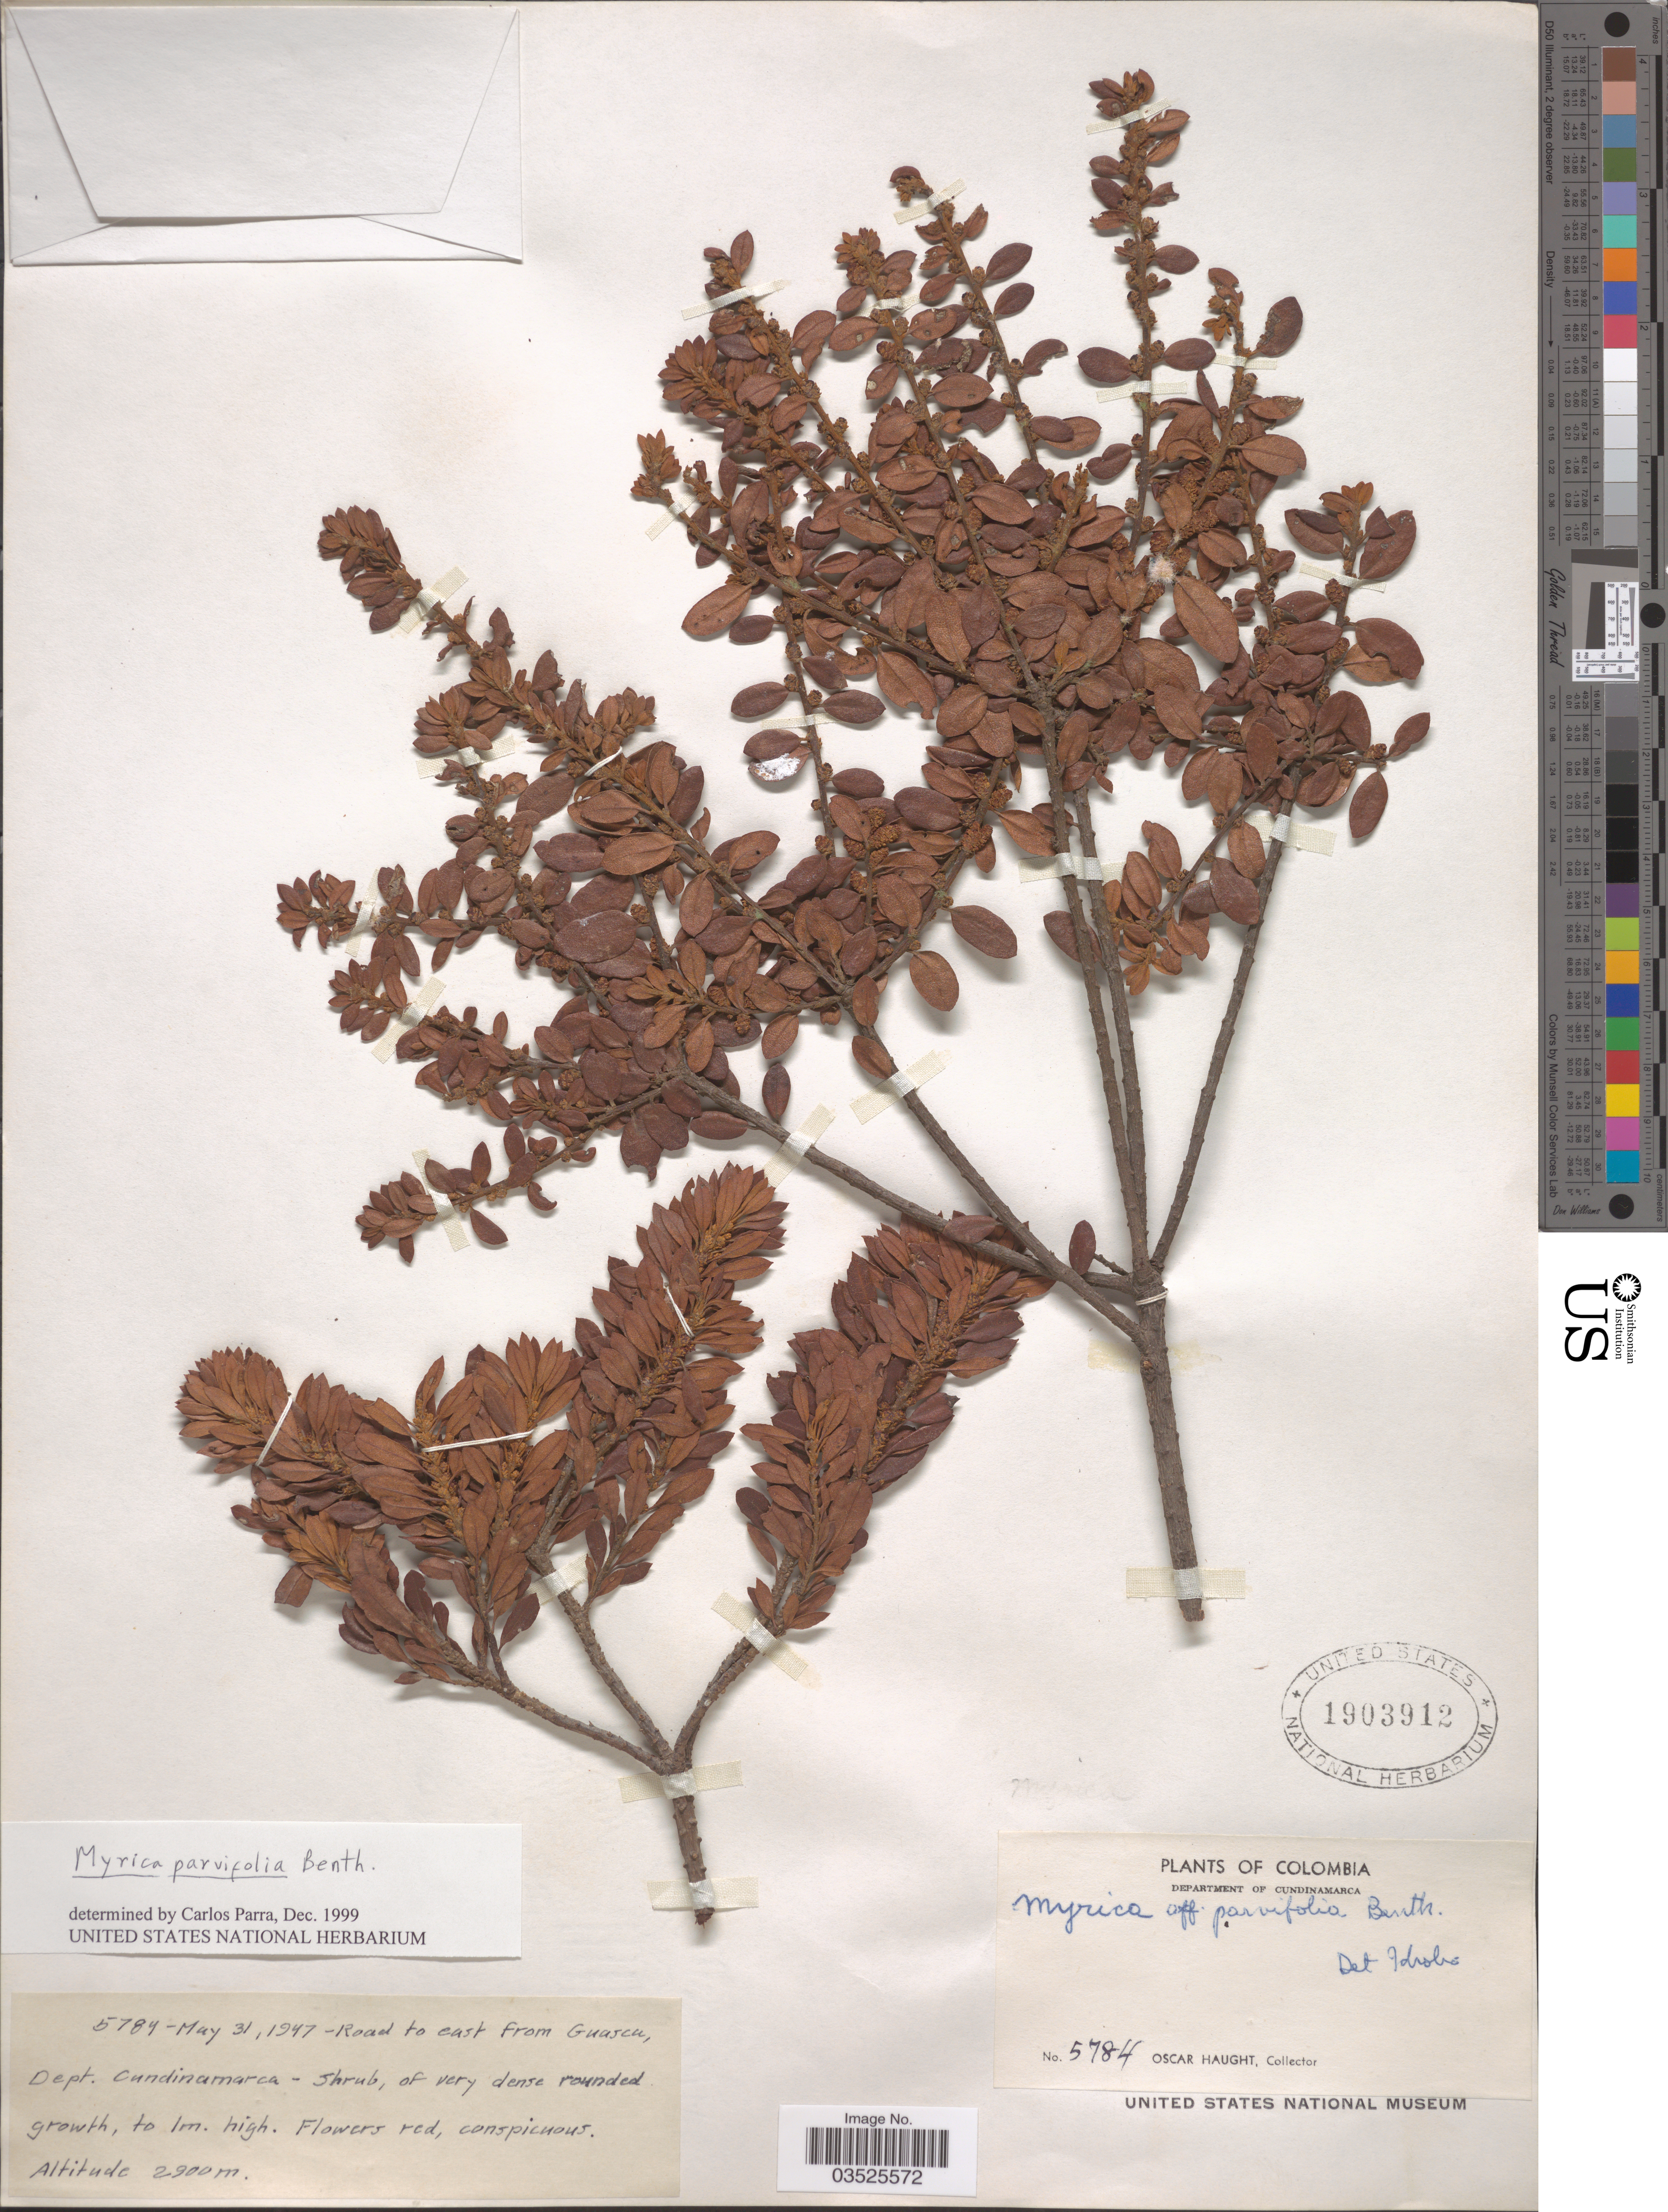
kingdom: Plantae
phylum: Tracheophyta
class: Magnoliopsida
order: Fagales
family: Myricaceae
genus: Morella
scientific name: Morella parvifolia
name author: (Benth.) Parra-Os.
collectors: O. L. Haught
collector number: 5784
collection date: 1947-05-31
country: Colombia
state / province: Cundinamarca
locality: Department of Cundinamarca. Road to east from Guasca.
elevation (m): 2900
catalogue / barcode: US 1903912